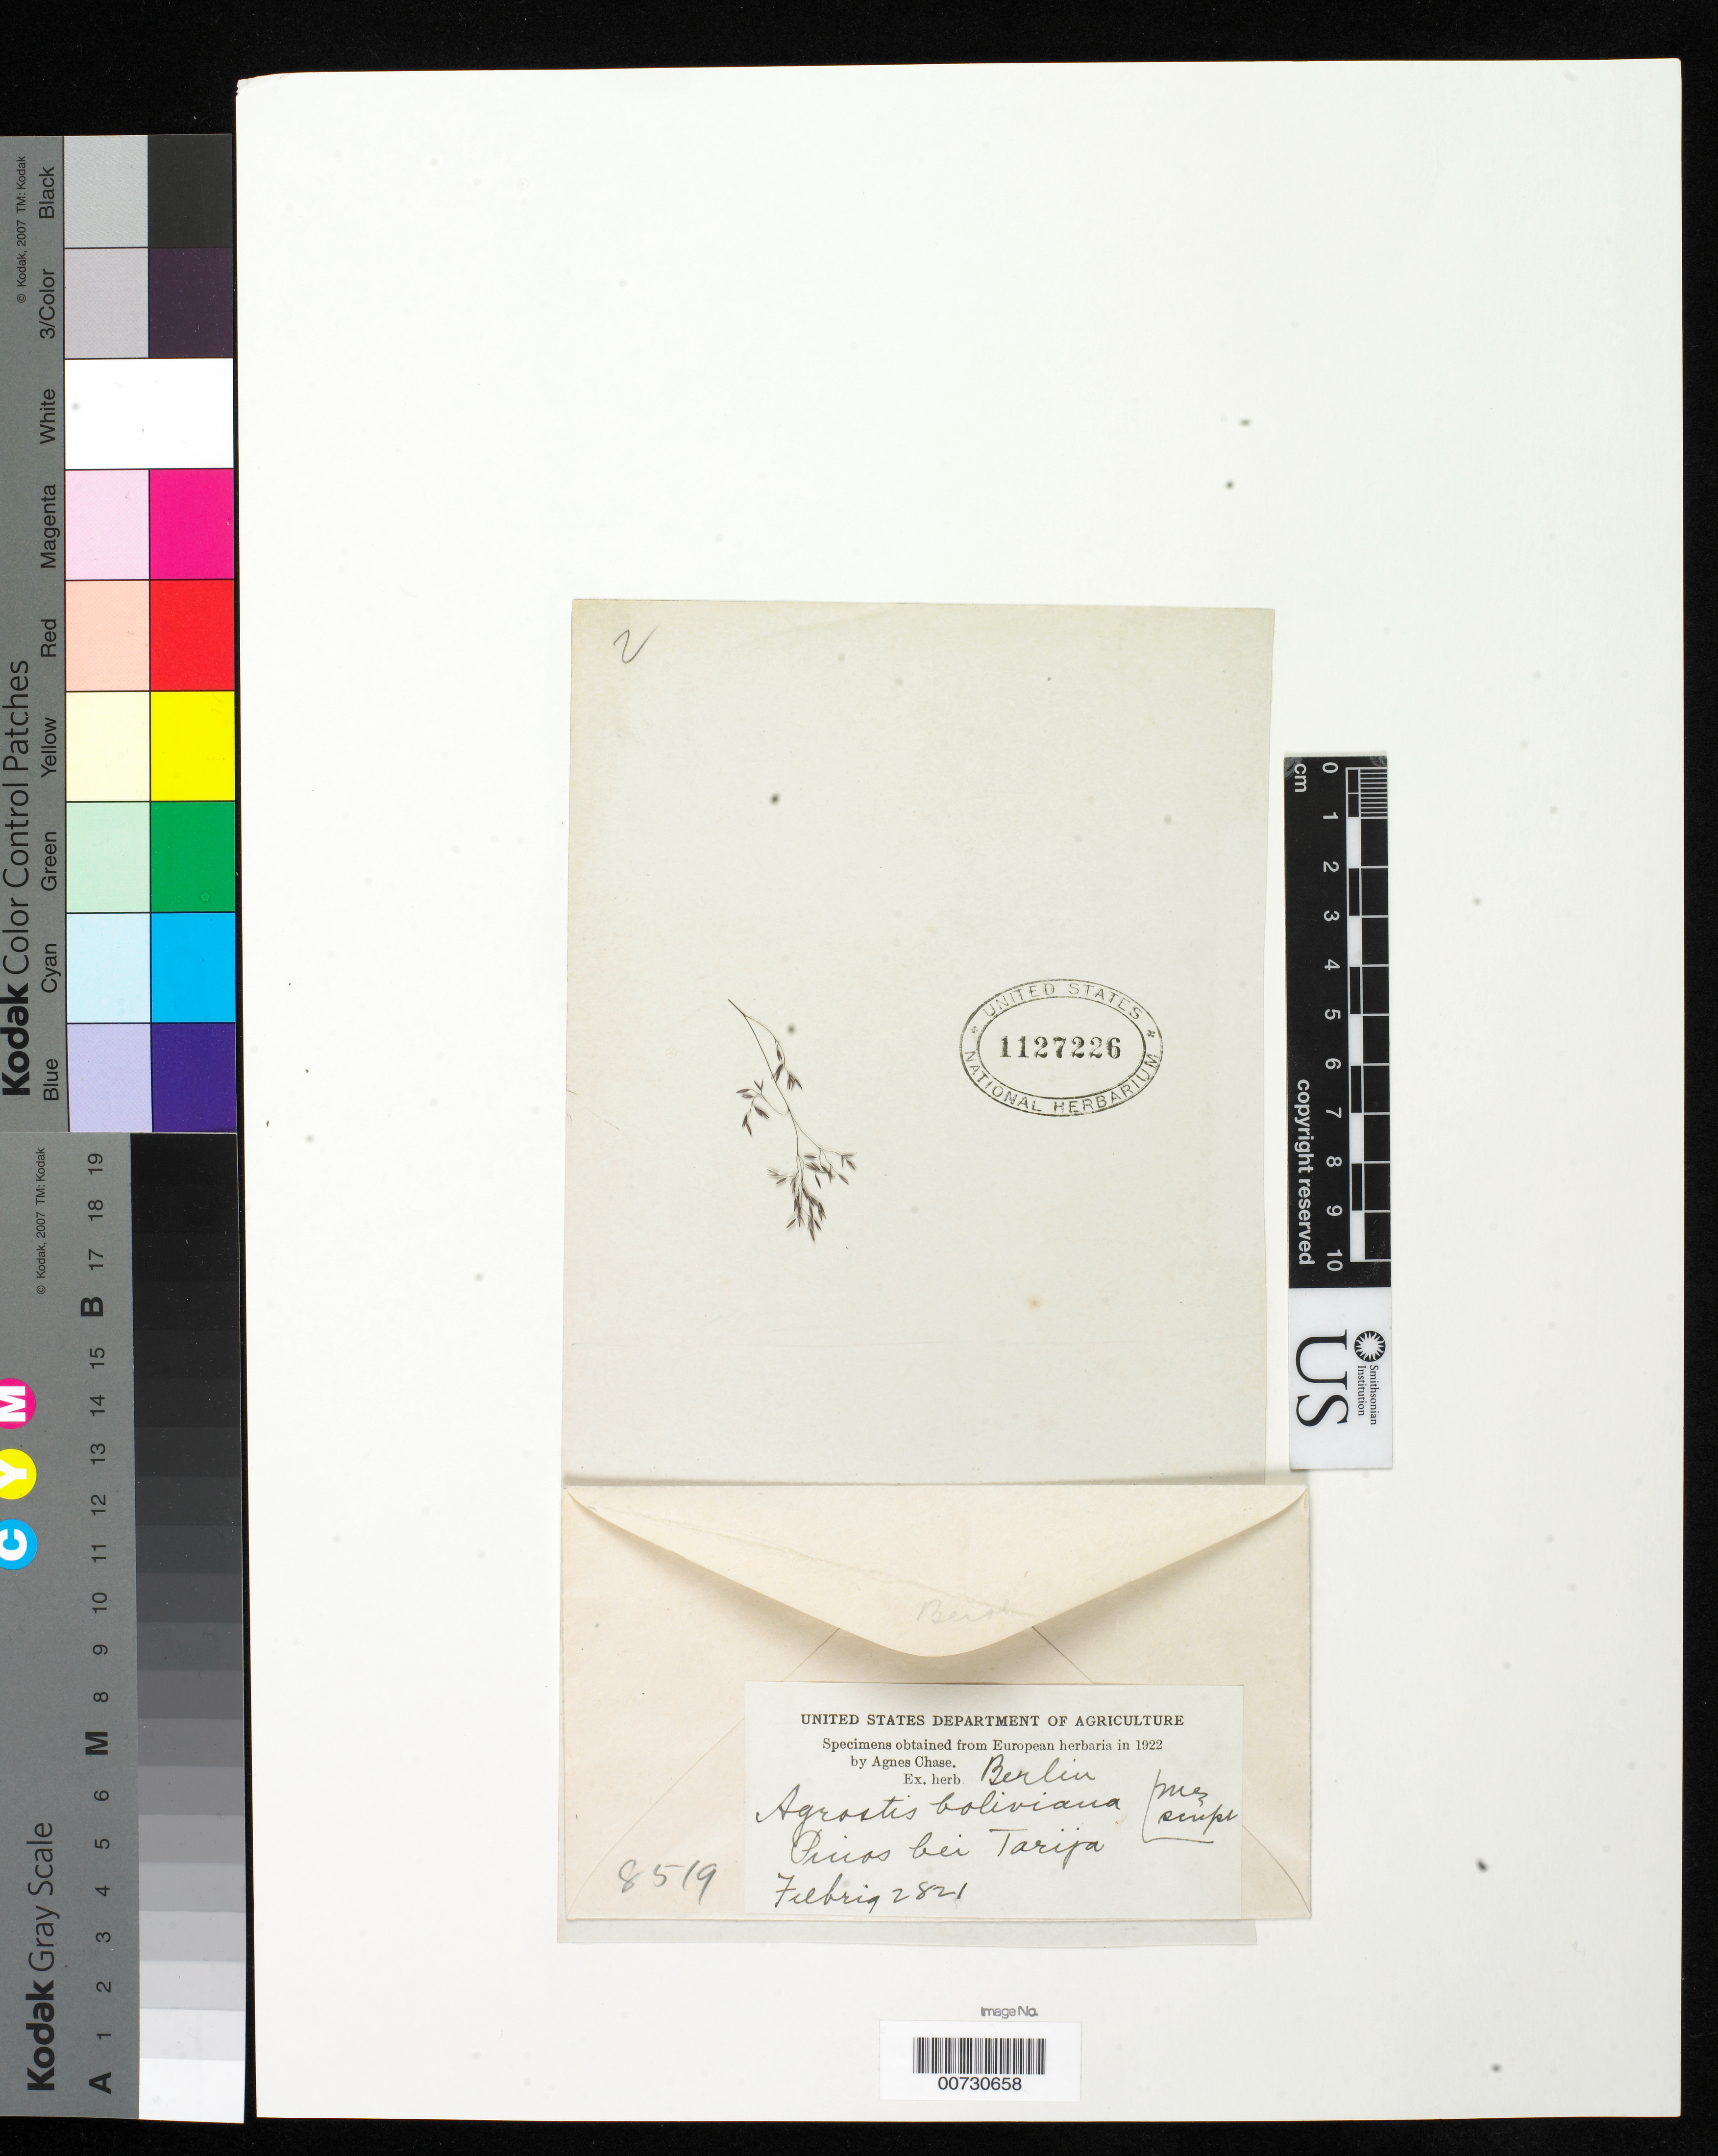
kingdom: Plantae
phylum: Tracheophyta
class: Liliopsida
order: Poales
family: Poaceae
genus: Agrostis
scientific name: Agrostis boliviana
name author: Mez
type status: Isosyntype Fragment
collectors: K. Fiebrig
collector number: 2821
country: Bolivia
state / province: Tarija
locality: Pinos bei Tarija. [Pinos near Tarija]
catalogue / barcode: US 1127226